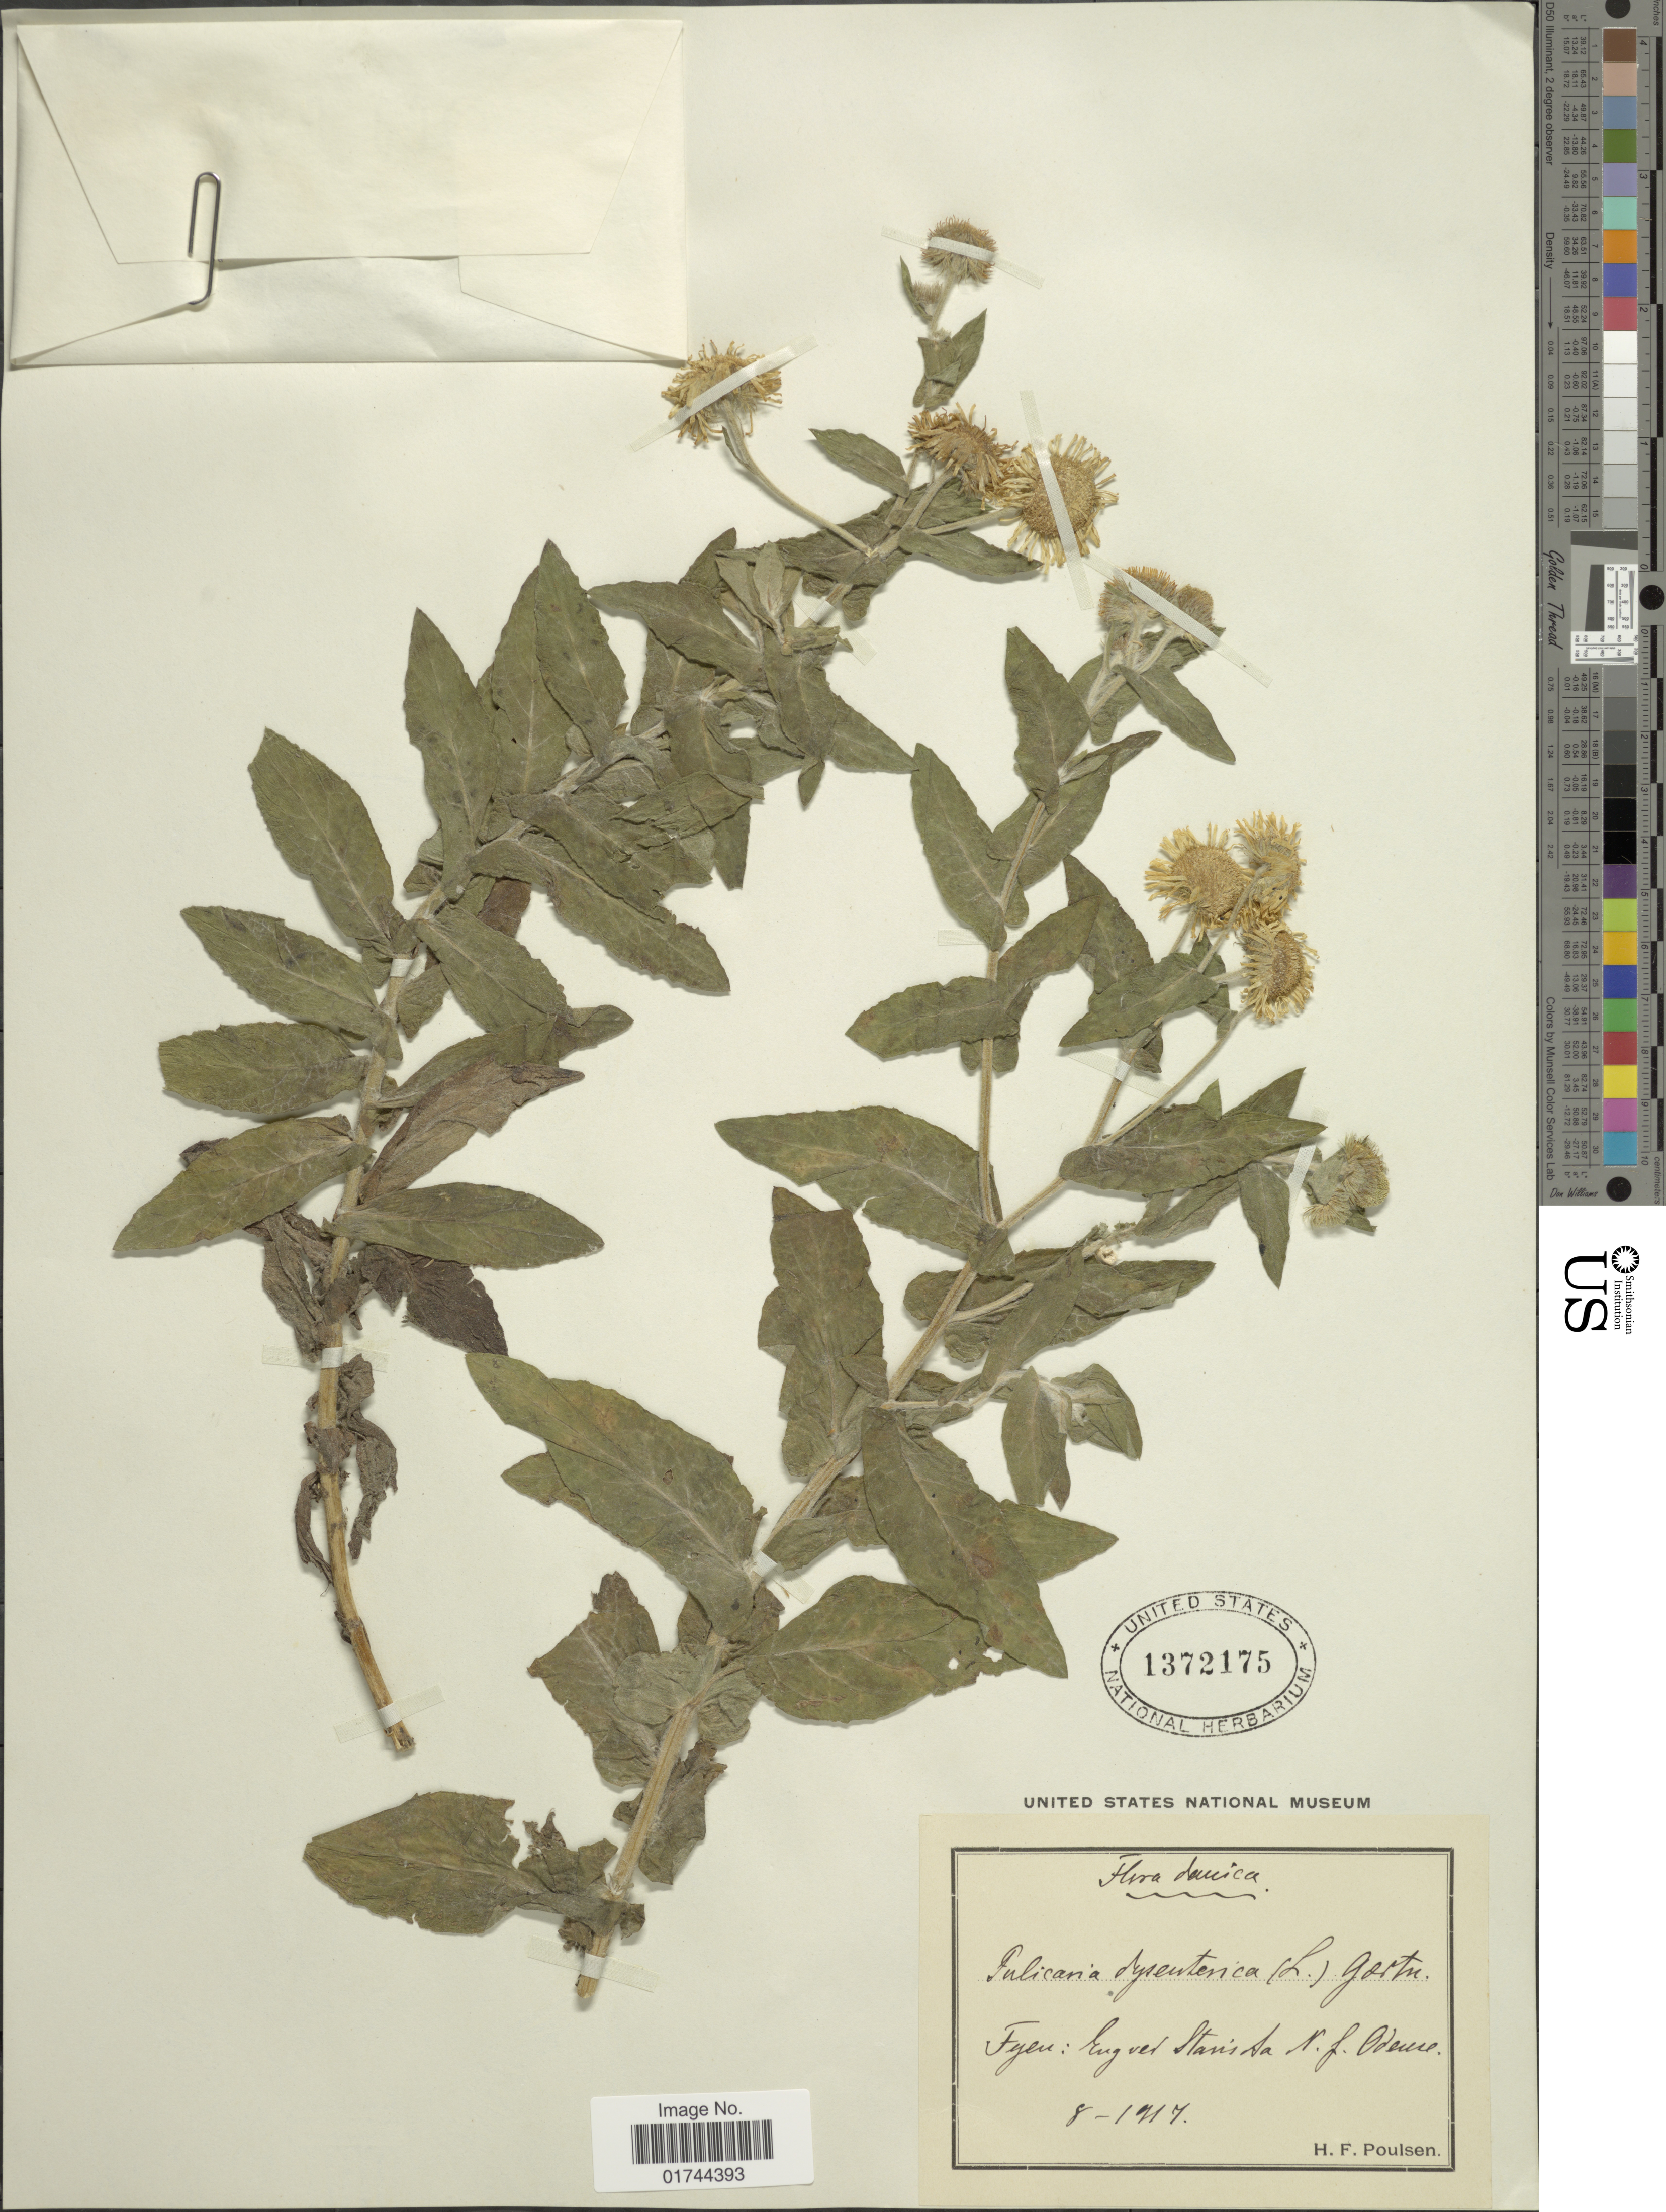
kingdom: Plantae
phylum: Tracheophyta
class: Magnoliopsida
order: Asterales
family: Asteraceae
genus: Pulicaria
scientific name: Pulicaria dysenterica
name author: (L.) Bernh.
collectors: H. Poulsen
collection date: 1917-08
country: Sweden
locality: Suecica, Fyen: Eugvet Stanis Sa N. F. Odeuse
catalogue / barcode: US 1372175